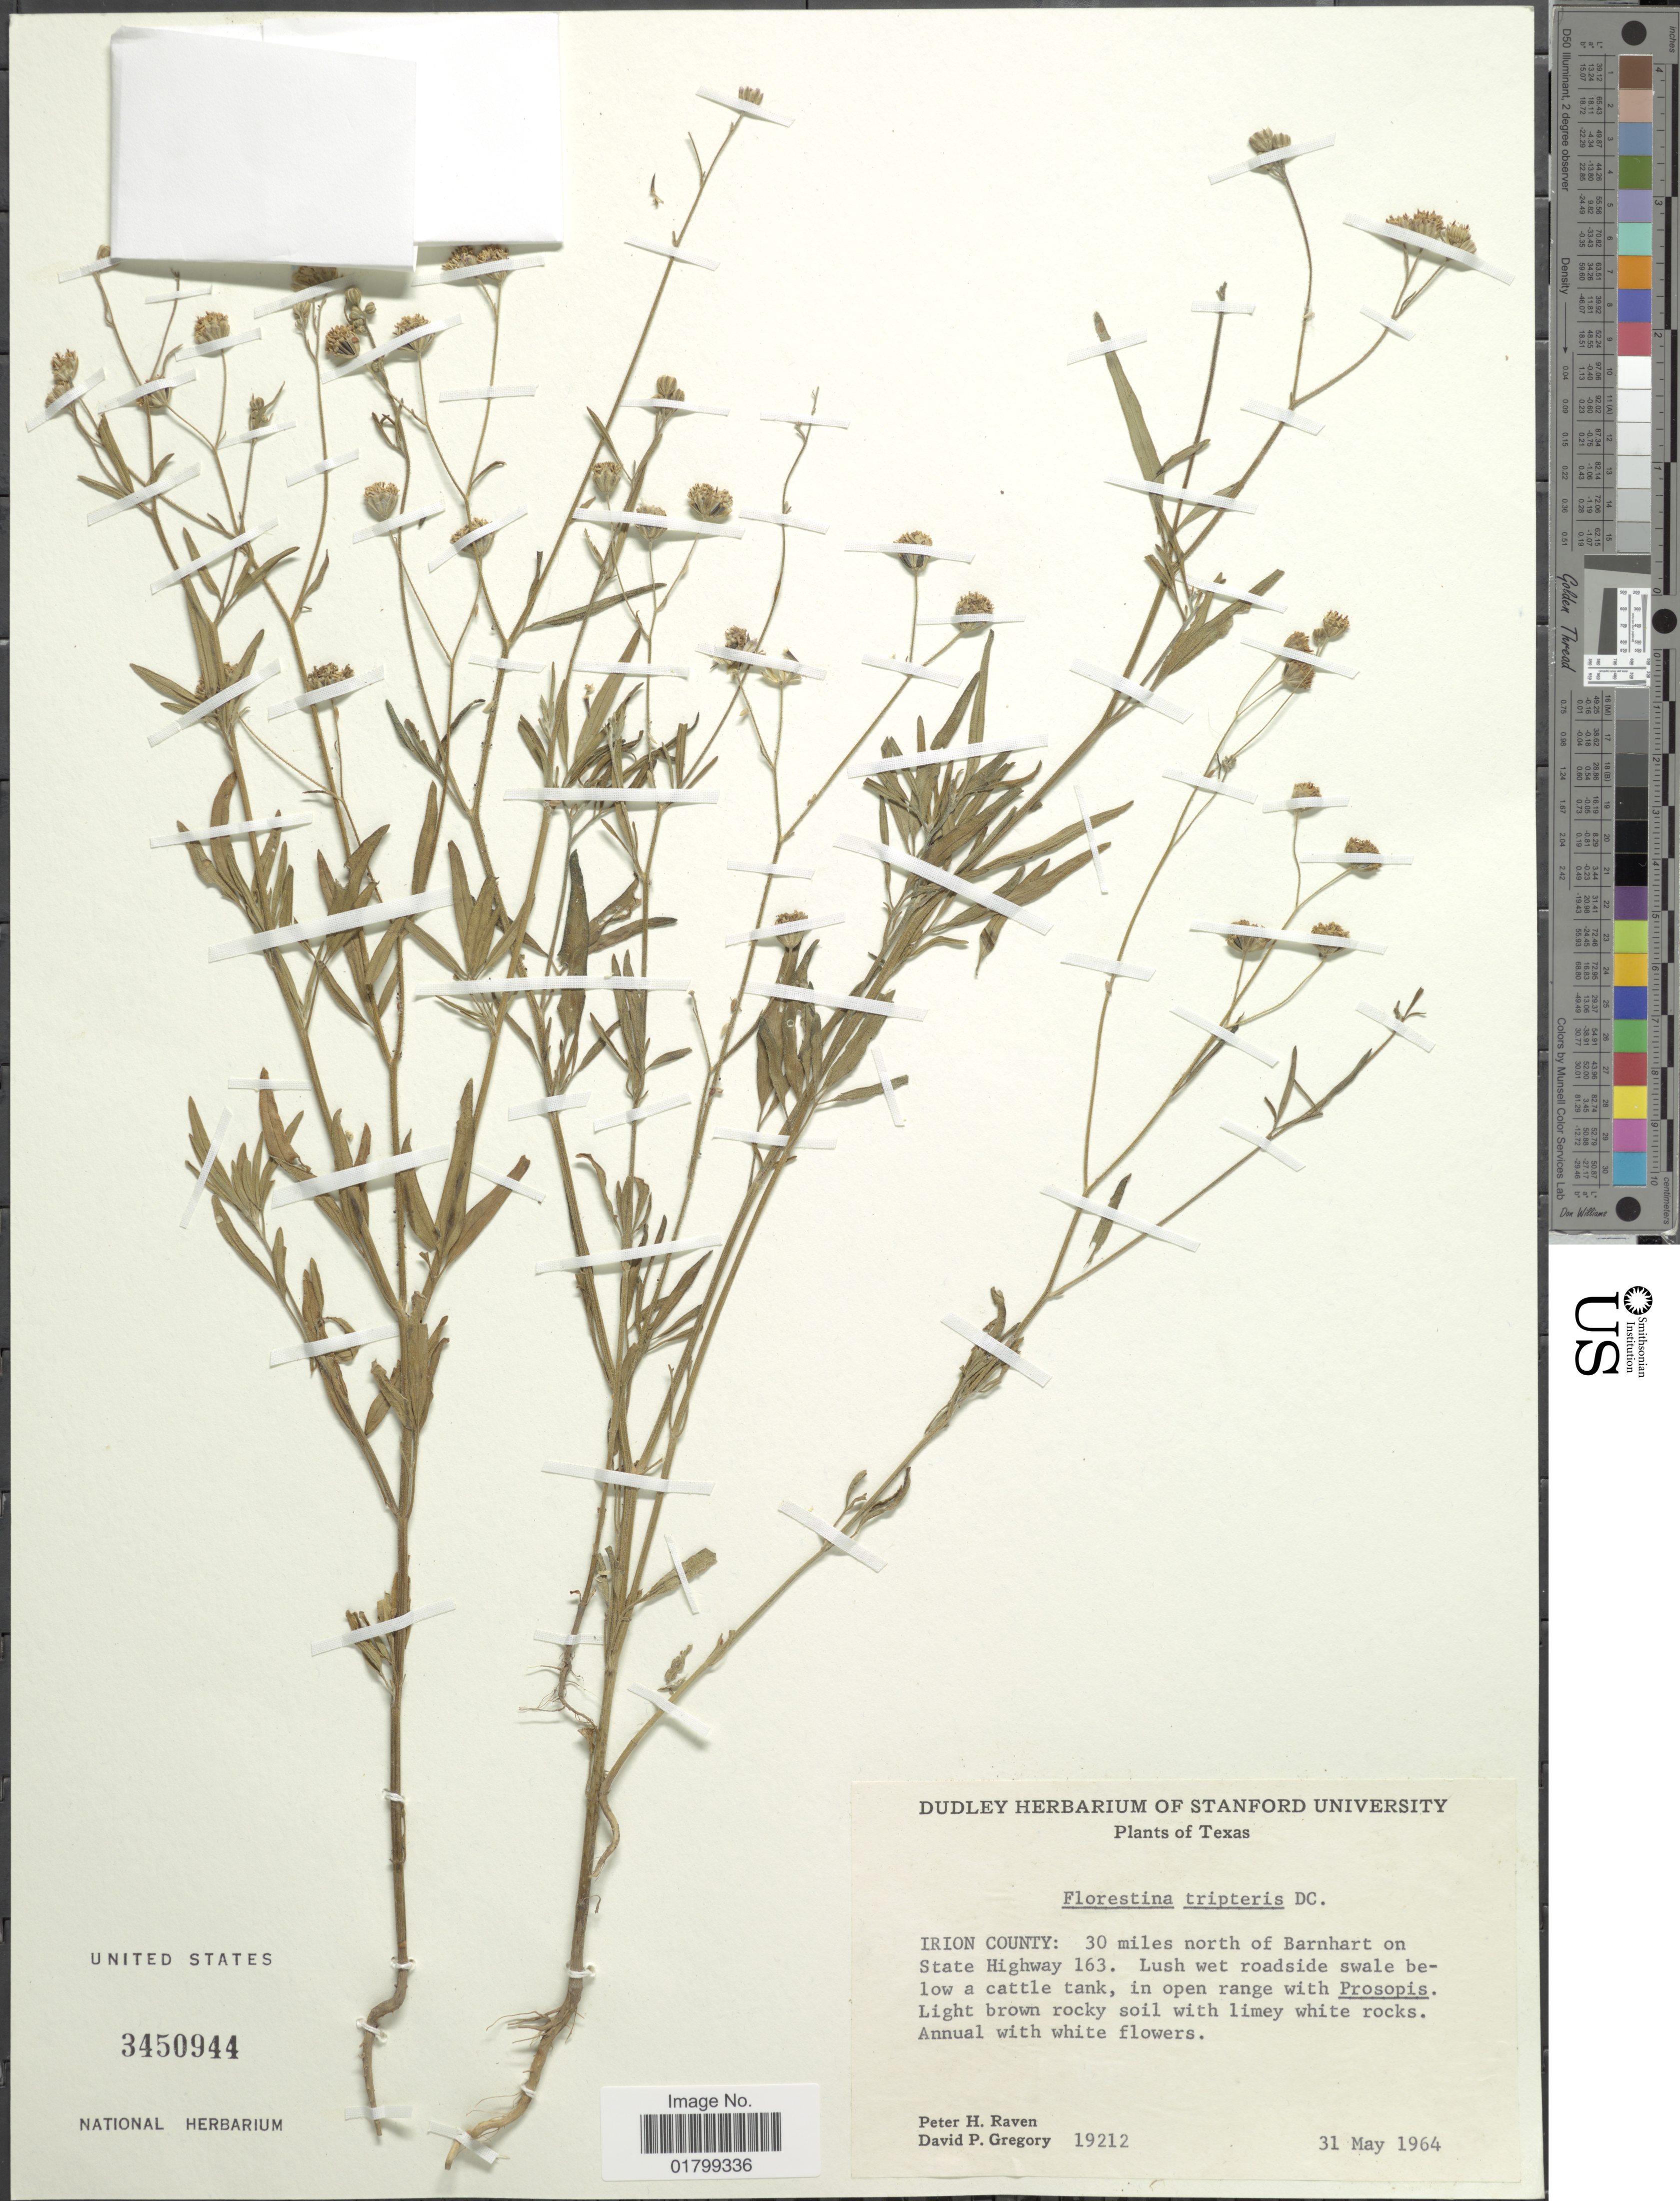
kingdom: Plantae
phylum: Tracheophyta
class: Magnoliopsida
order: Asterales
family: Asteraceae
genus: Florestina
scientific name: Florestina tripteris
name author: DC.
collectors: P. Raven & D. Gregory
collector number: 19212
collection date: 1964-05-31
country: United States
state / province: Texas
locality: Irion County: 30 miles north of Barnhart on State Highway 163,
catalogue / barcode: US 3450944